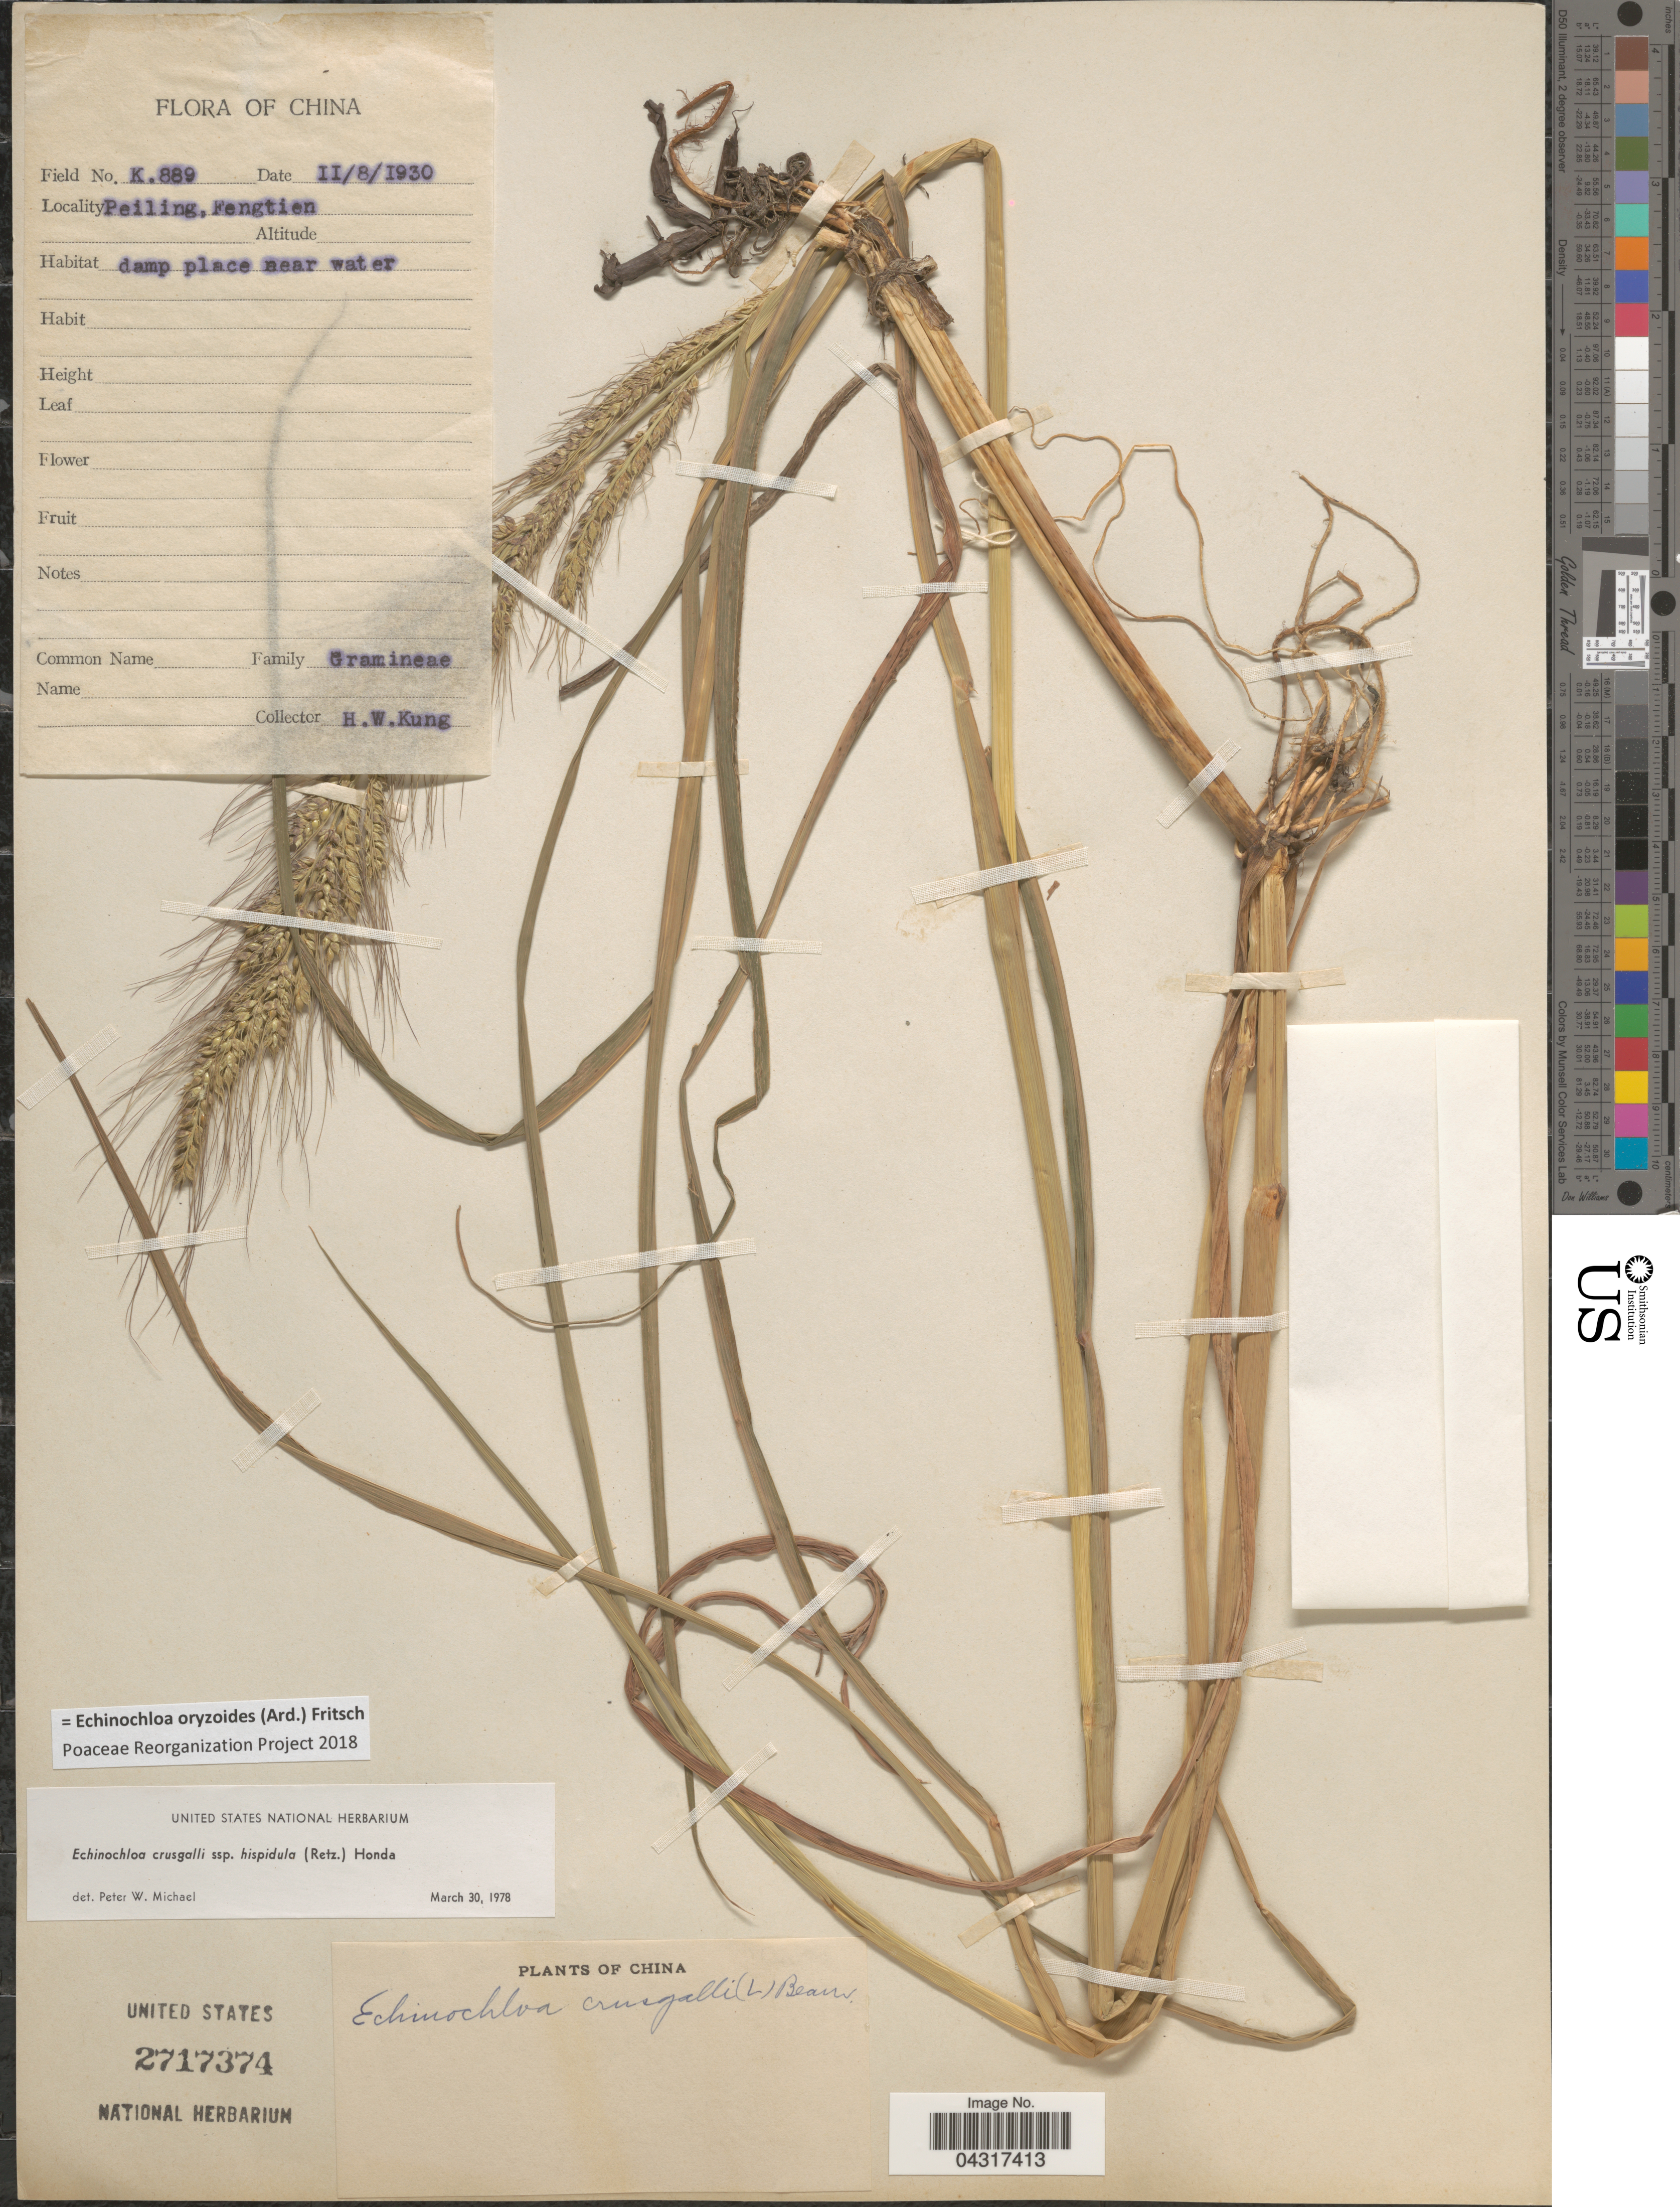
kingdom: Plantae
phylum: Tracheophyta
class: Liliopsida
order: Poales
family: Poaceae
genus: Echinochloa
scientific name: Echinochloa oryzoides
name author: (Ard.) Fritsch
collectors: H. Kung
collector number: K889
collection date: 1930-08-11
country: China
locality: Peiling, Fengtien. Damp place near water.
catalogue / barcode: US 2717374